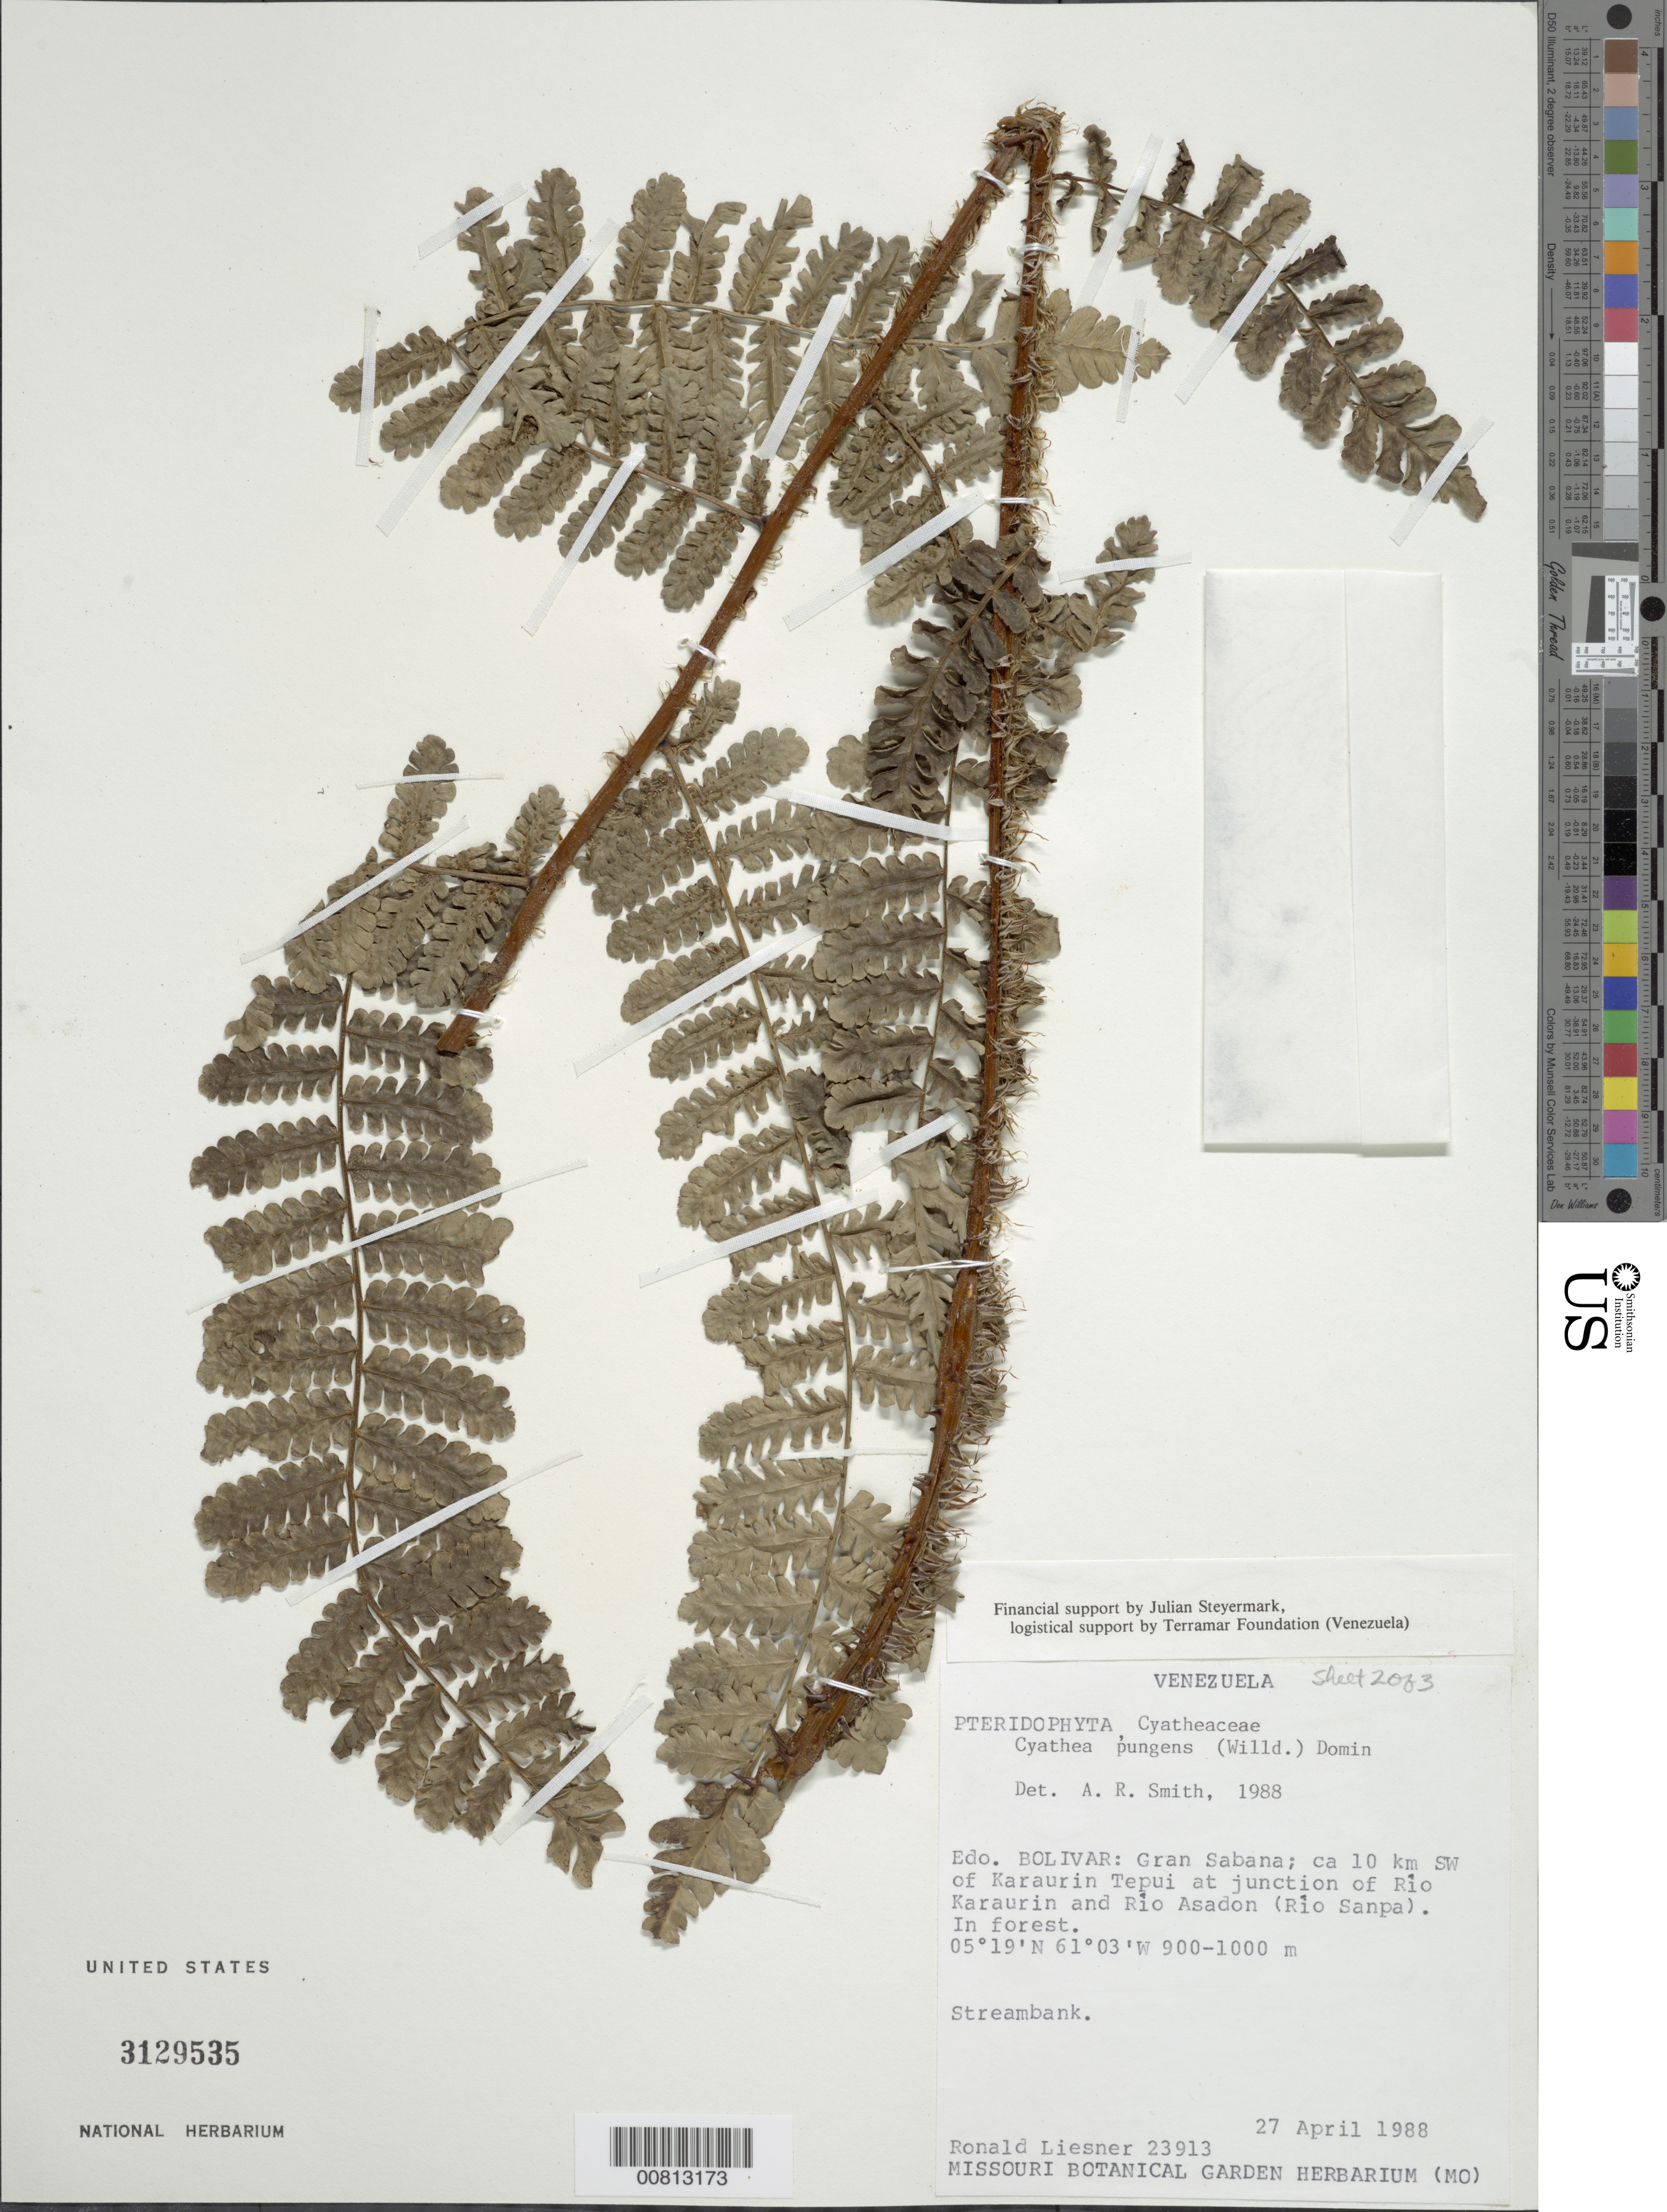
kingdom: Plantae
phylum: Tracheophyta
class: Polypodiopsida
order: Cyatheales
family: Cyatheaceae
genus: Cyathea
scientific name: Cyathea pungens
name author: (Willd.) Domin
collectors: R. L. Liesner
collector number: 23913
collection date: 1988-04-27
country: Venezuela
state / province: Bolivar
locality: Gran Sabana; ca 10 km SE of Karaurin Tepui at junction of Rio Karaurin and Rio Asadon (Rio Sanpa)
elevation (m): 900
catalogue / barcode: US 3129535